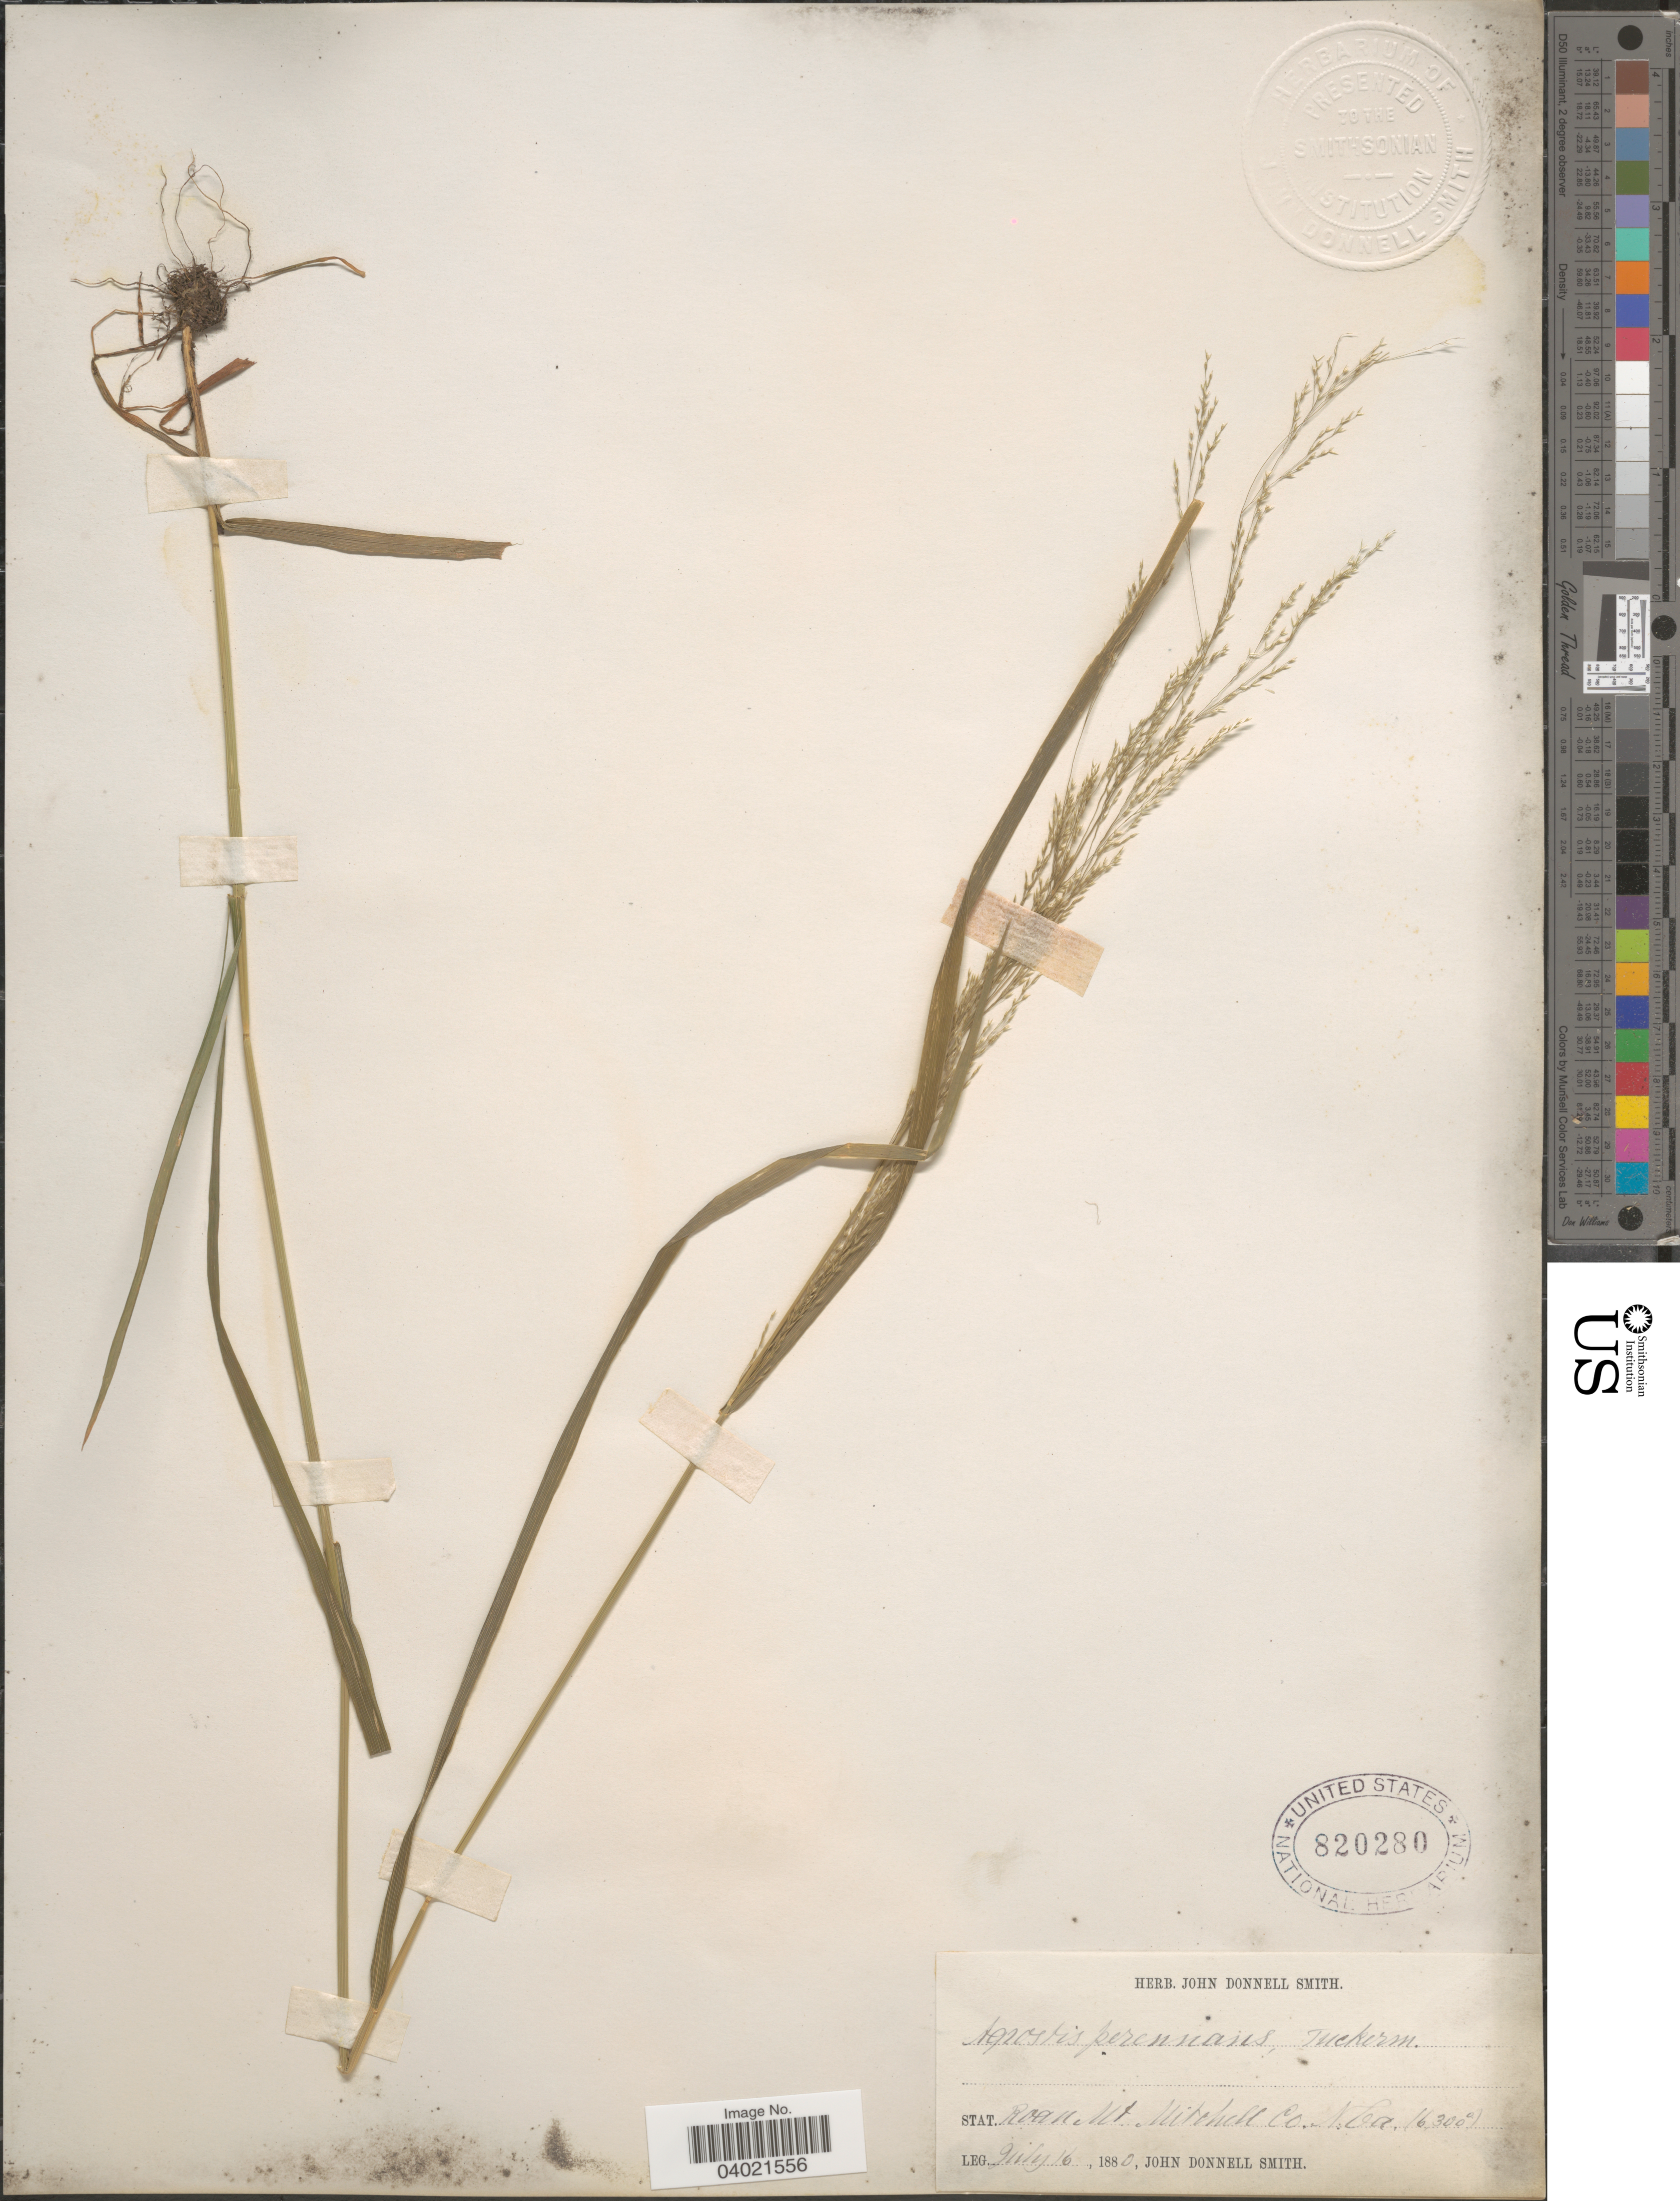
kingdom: Plantae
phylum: Tracheophyta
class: Liliopsida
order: Poales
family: Poaceae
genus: Agrostis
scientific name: Agrostis perennans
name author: (Walter) Tuck.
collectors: J. Donnell Smith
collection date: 1880-07-16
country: United States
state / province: North Carolina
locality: Stat. Roan Mt. Mitchell Co.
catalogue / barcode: US 820280